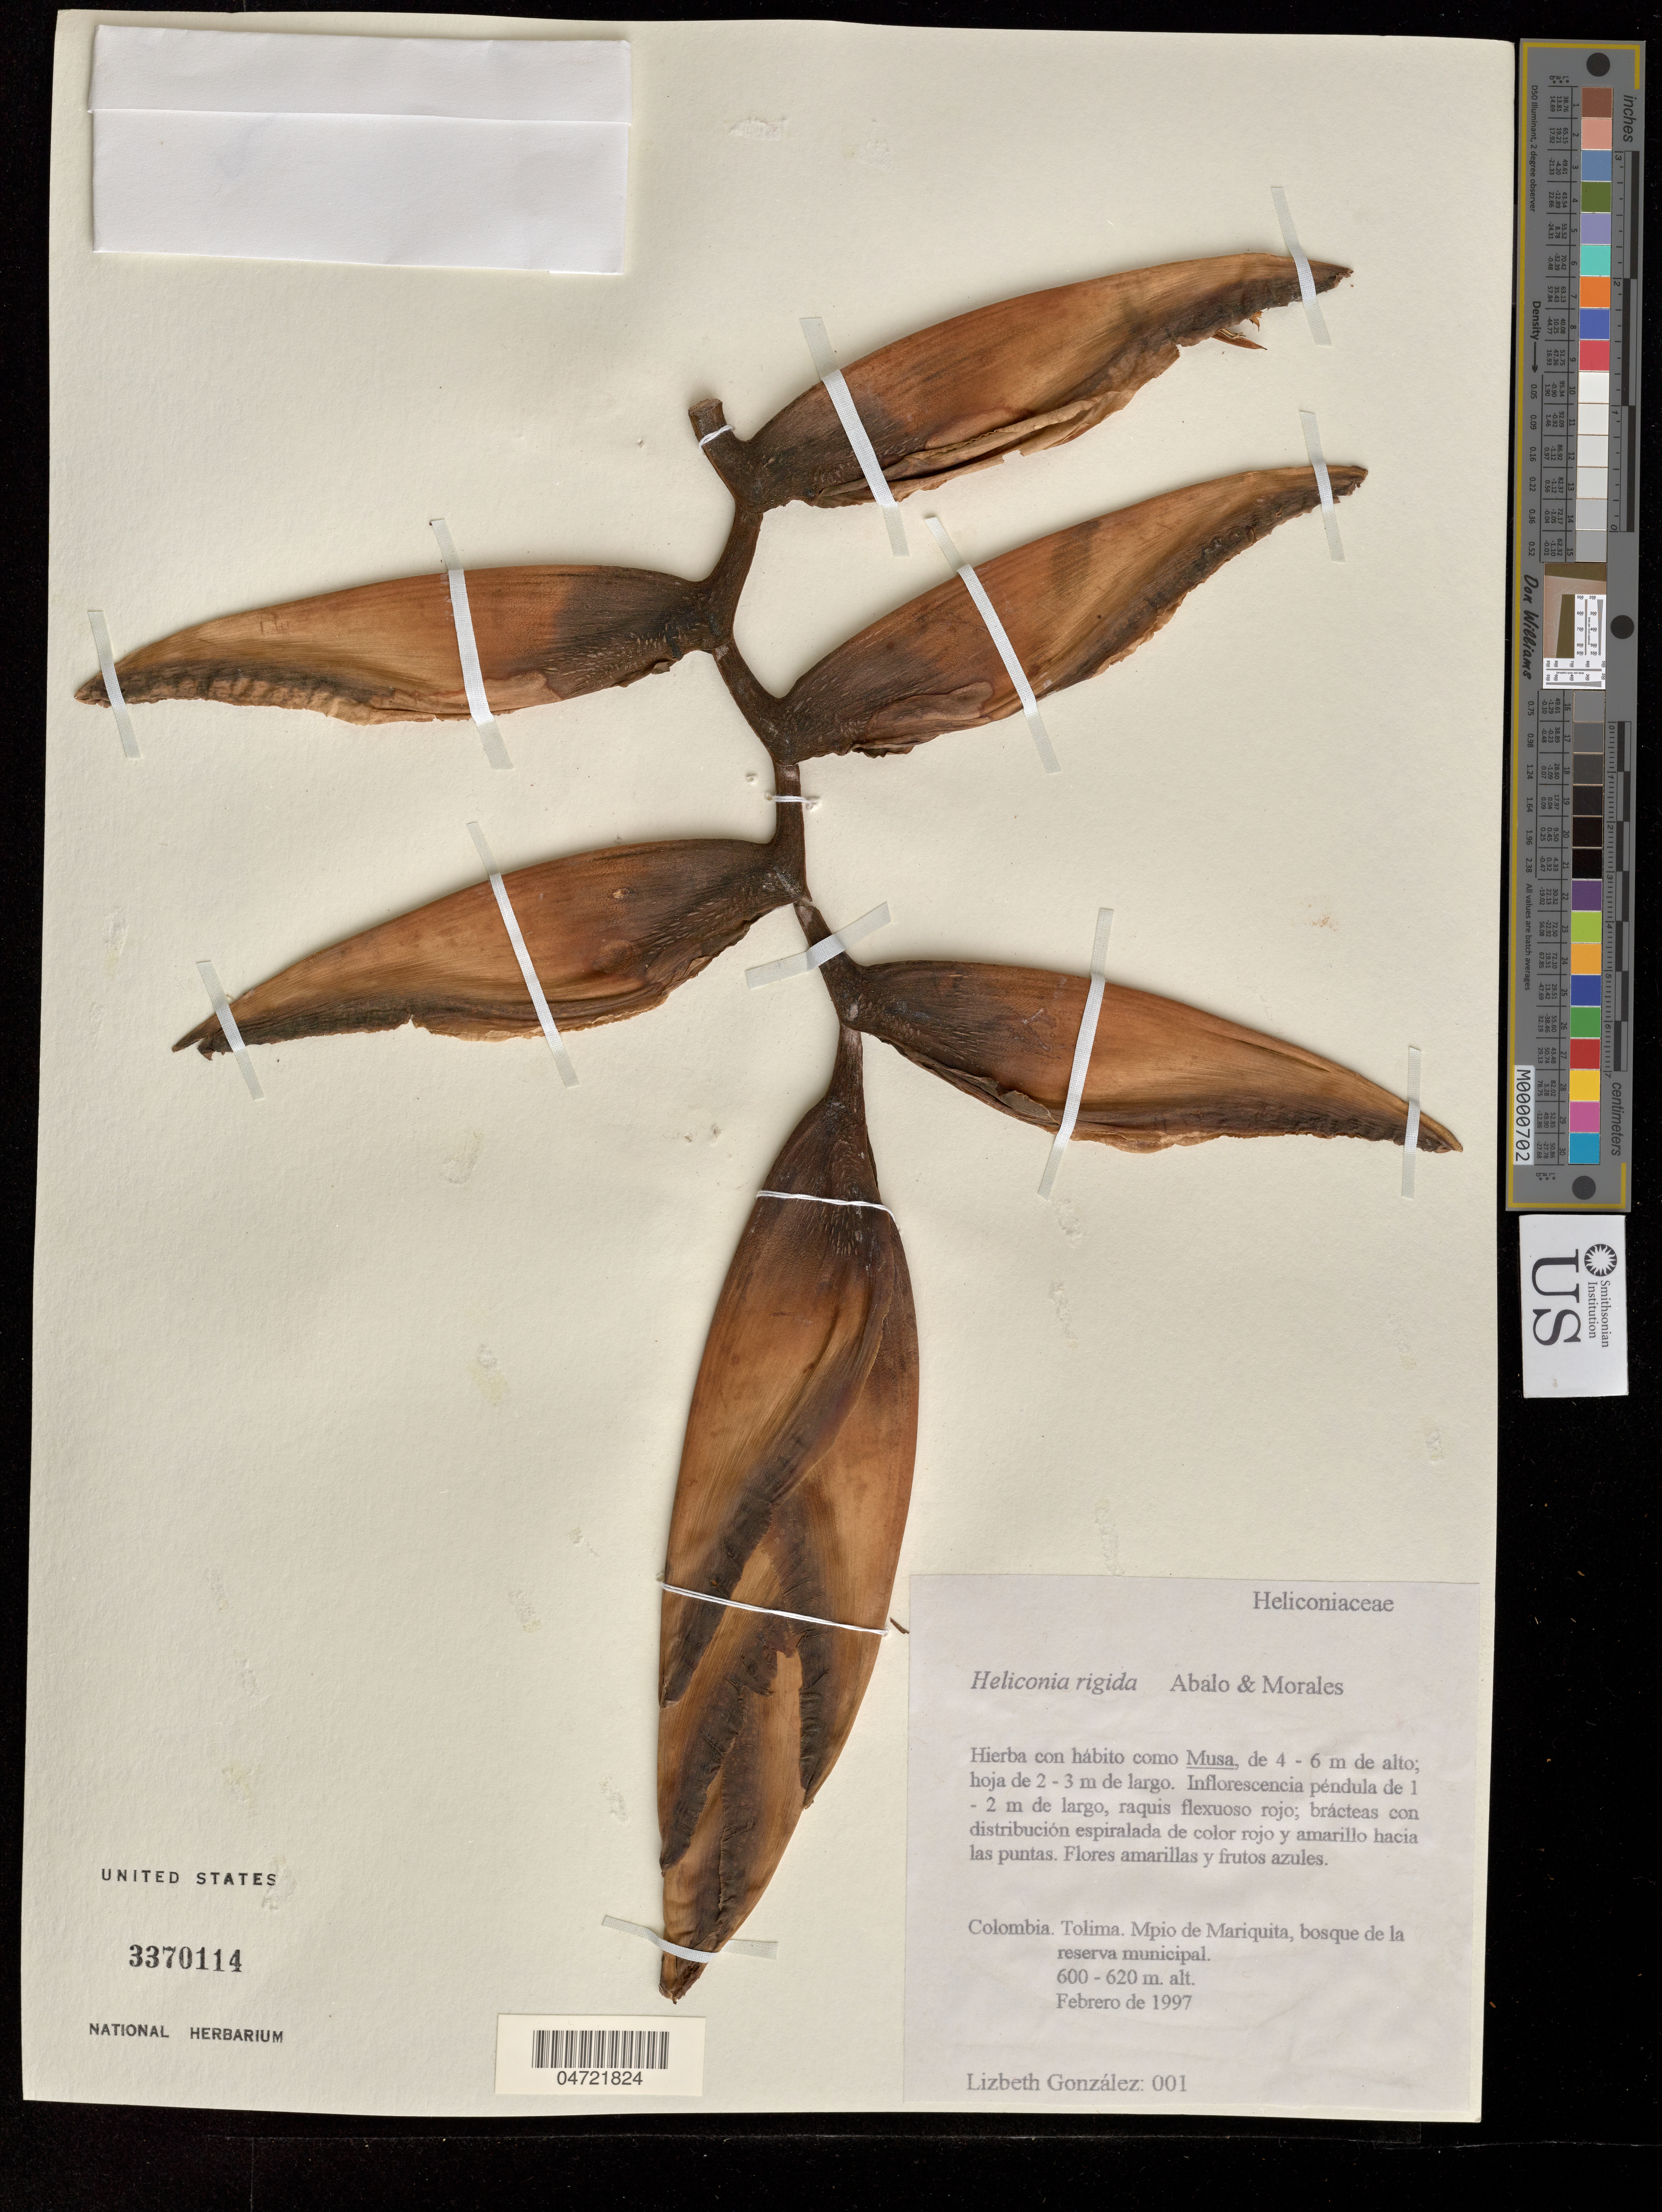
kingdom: Plantae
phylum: Tracheophyta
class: Liliopsida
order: Zingiberales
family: Heliconiaceae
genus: Heliconia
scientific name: Heliconia rigida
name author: Abalo & G. Morales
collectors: L. González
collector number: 1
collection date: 1997-02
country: Colombia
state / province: Tolima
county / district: Mariquita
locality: Reserva Municipal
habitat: Bosque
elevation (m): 189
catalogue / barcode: US 3370114